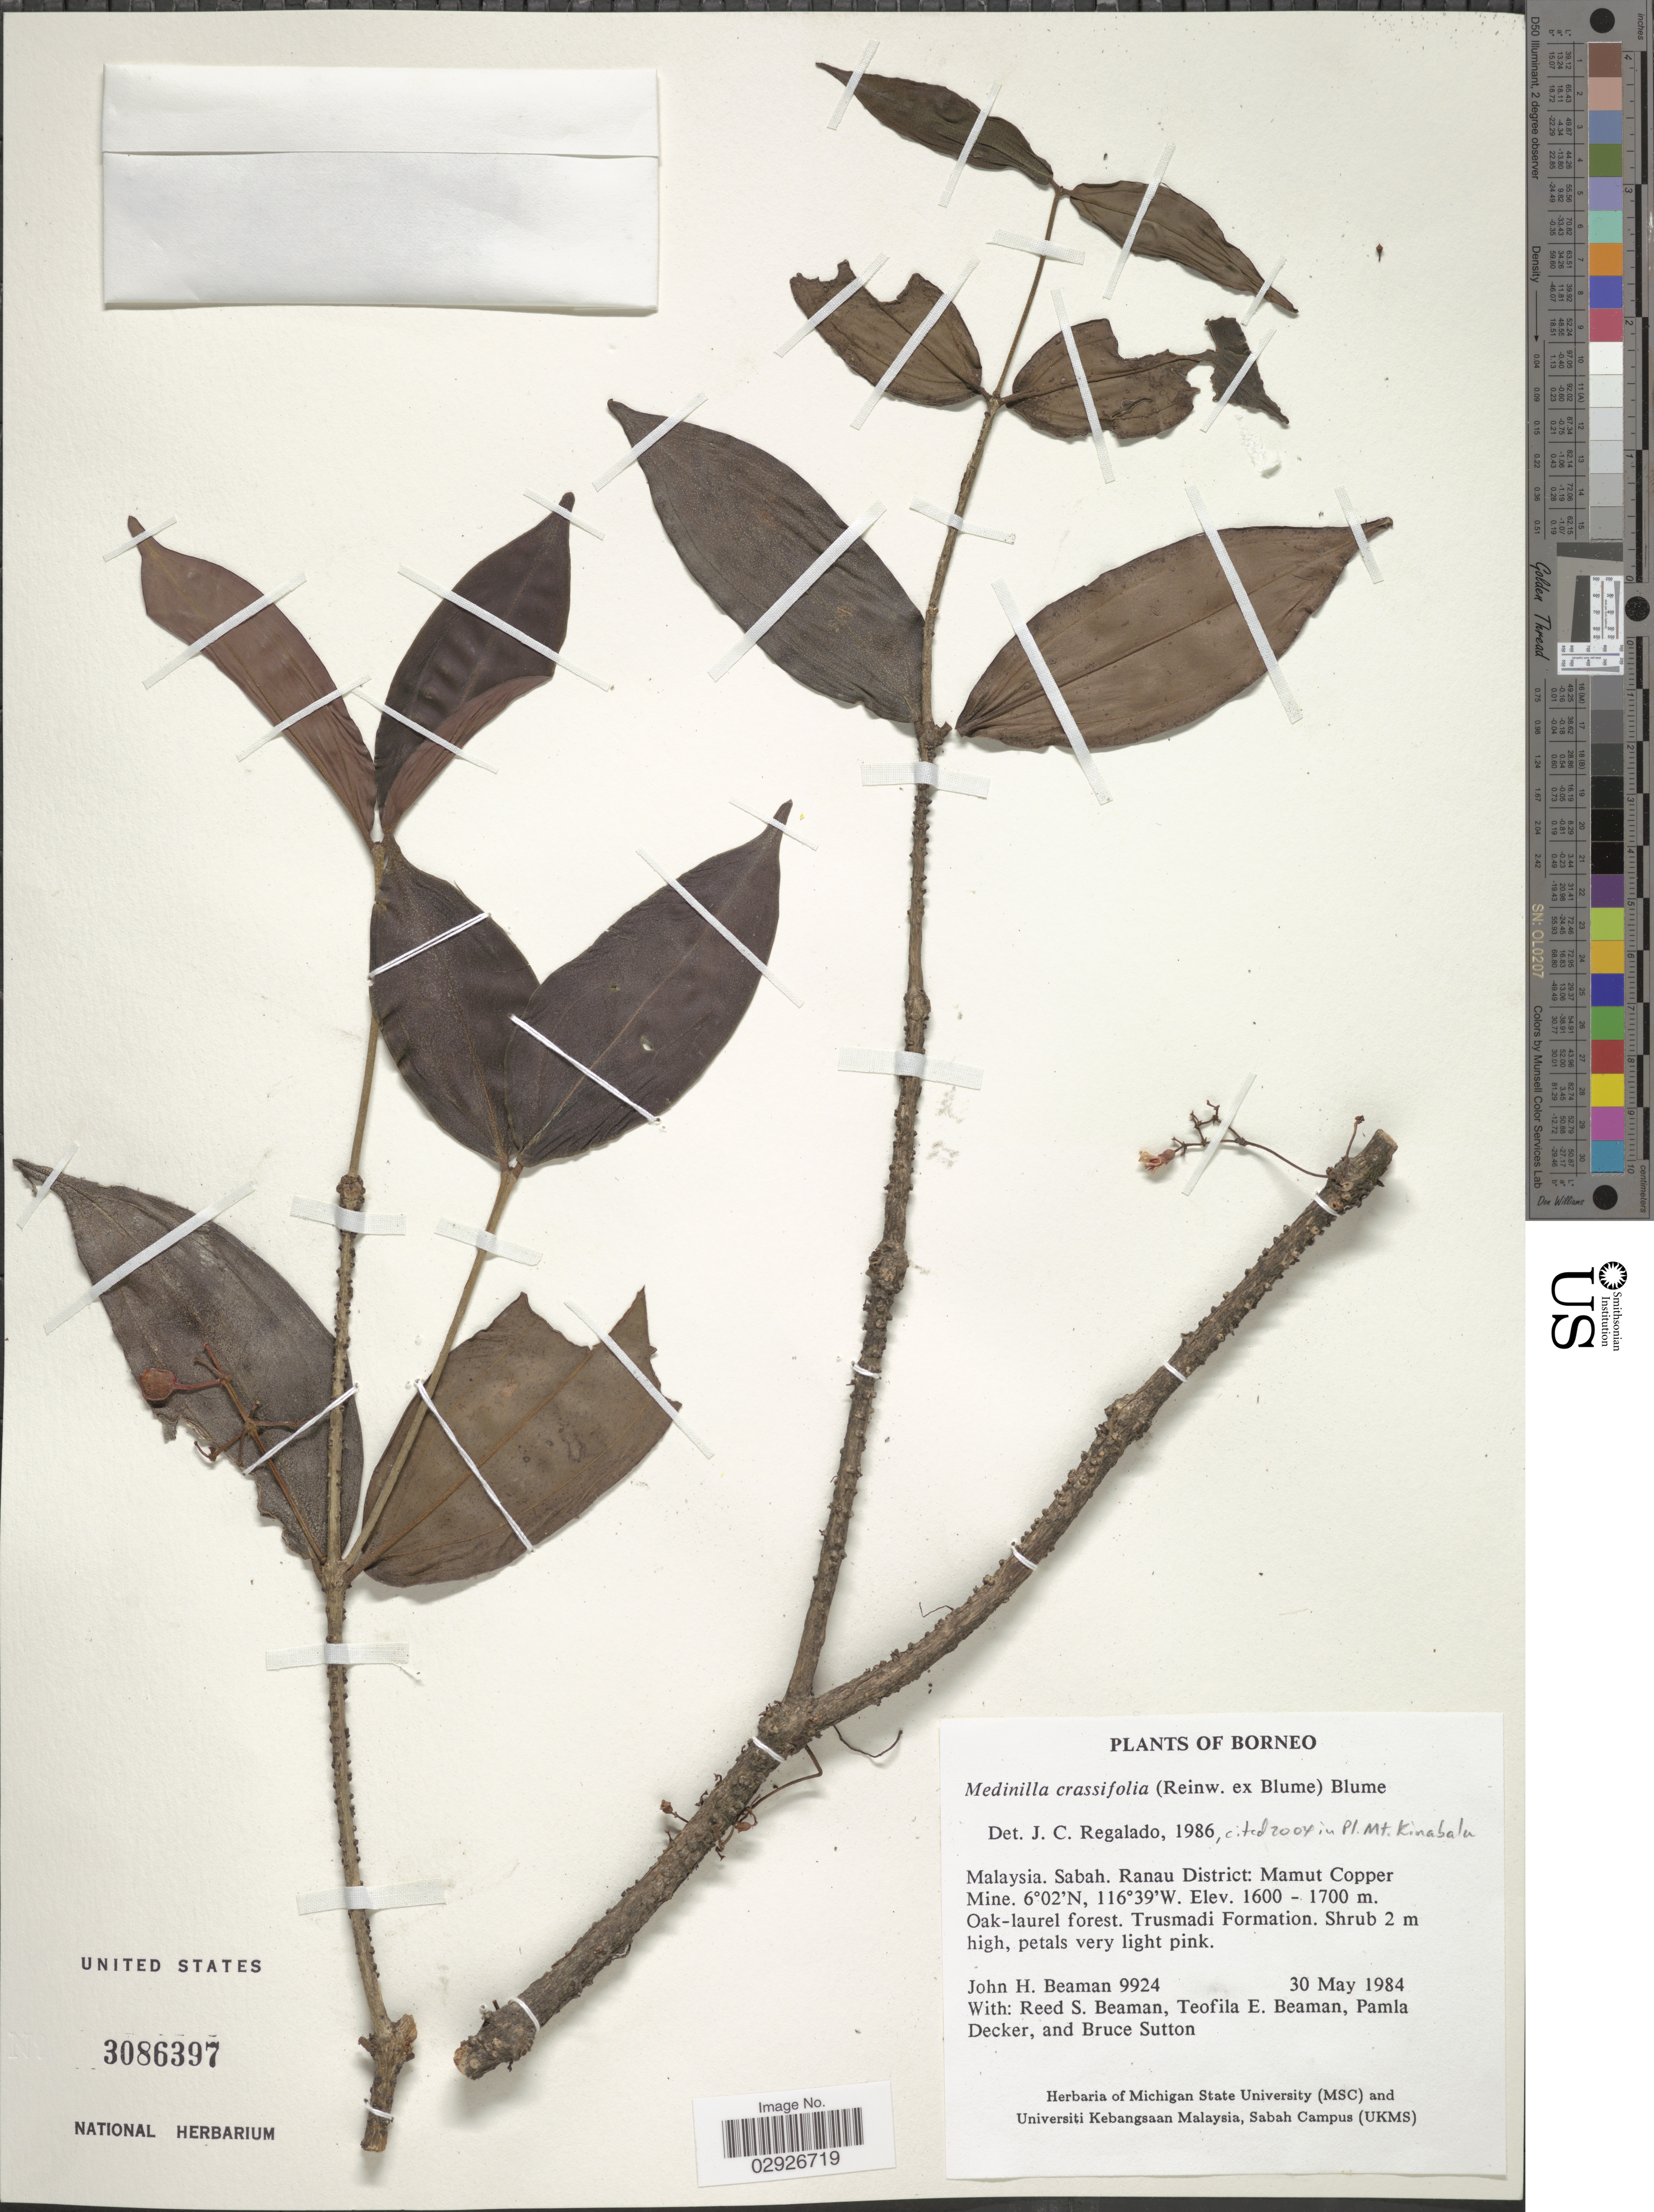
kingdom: Plantae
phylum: Tracheophyta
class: Magnoliopsida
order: Myrtales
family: Melastomataceae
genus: Medinilla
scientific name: Medinilla crassifolia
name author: Blume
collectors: J. H. Beaman, R. S. Beaman, T. E. Beaman, P. Decker & B. Sutton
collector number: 9924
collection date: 1984-05-30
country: Malaysia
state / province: Sabah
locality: Borneo. Ranau District: Mamut Copper Mine. Oak-laurel forest. Trusmadi Formation.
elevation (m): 1600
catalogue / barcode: US 3086397